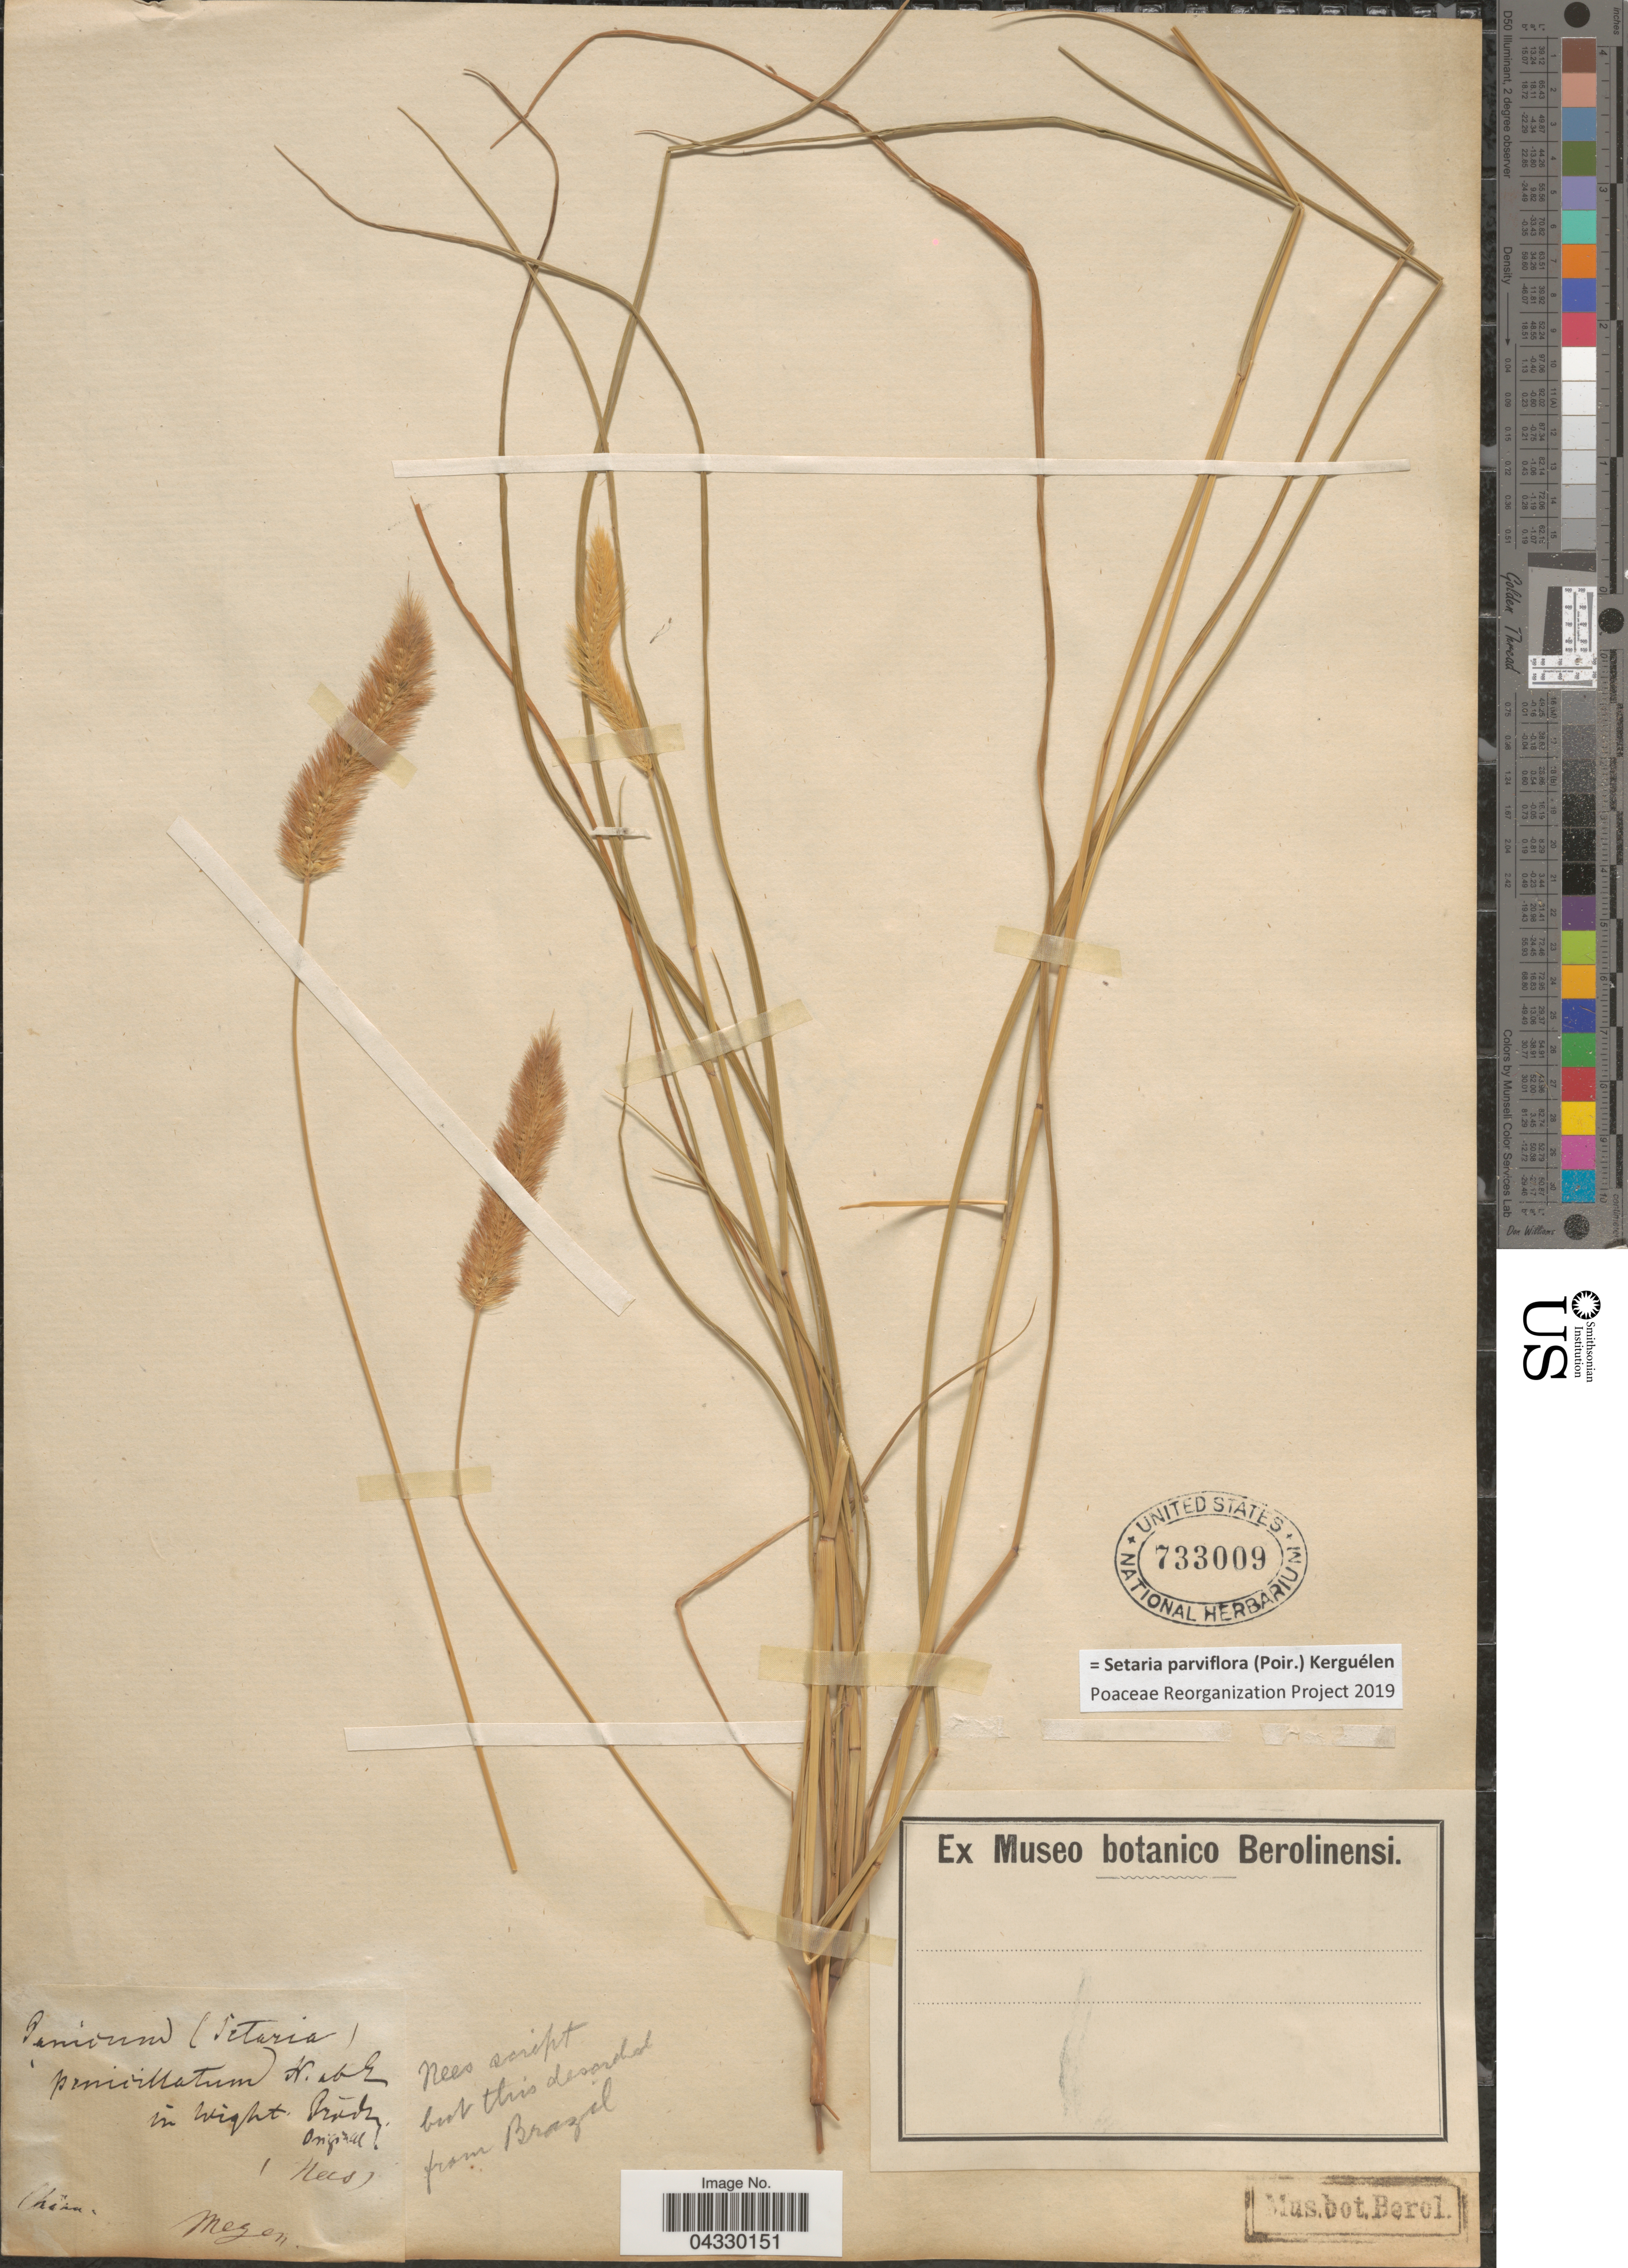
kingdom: Plantae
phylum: Tracheophyta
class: Liliopsida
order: Poales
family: Poaceae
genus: Setaria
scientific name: Setaria parviflora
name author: (Poir.) Kerguélen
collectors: -- Meyer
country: China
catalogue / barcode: US 733009